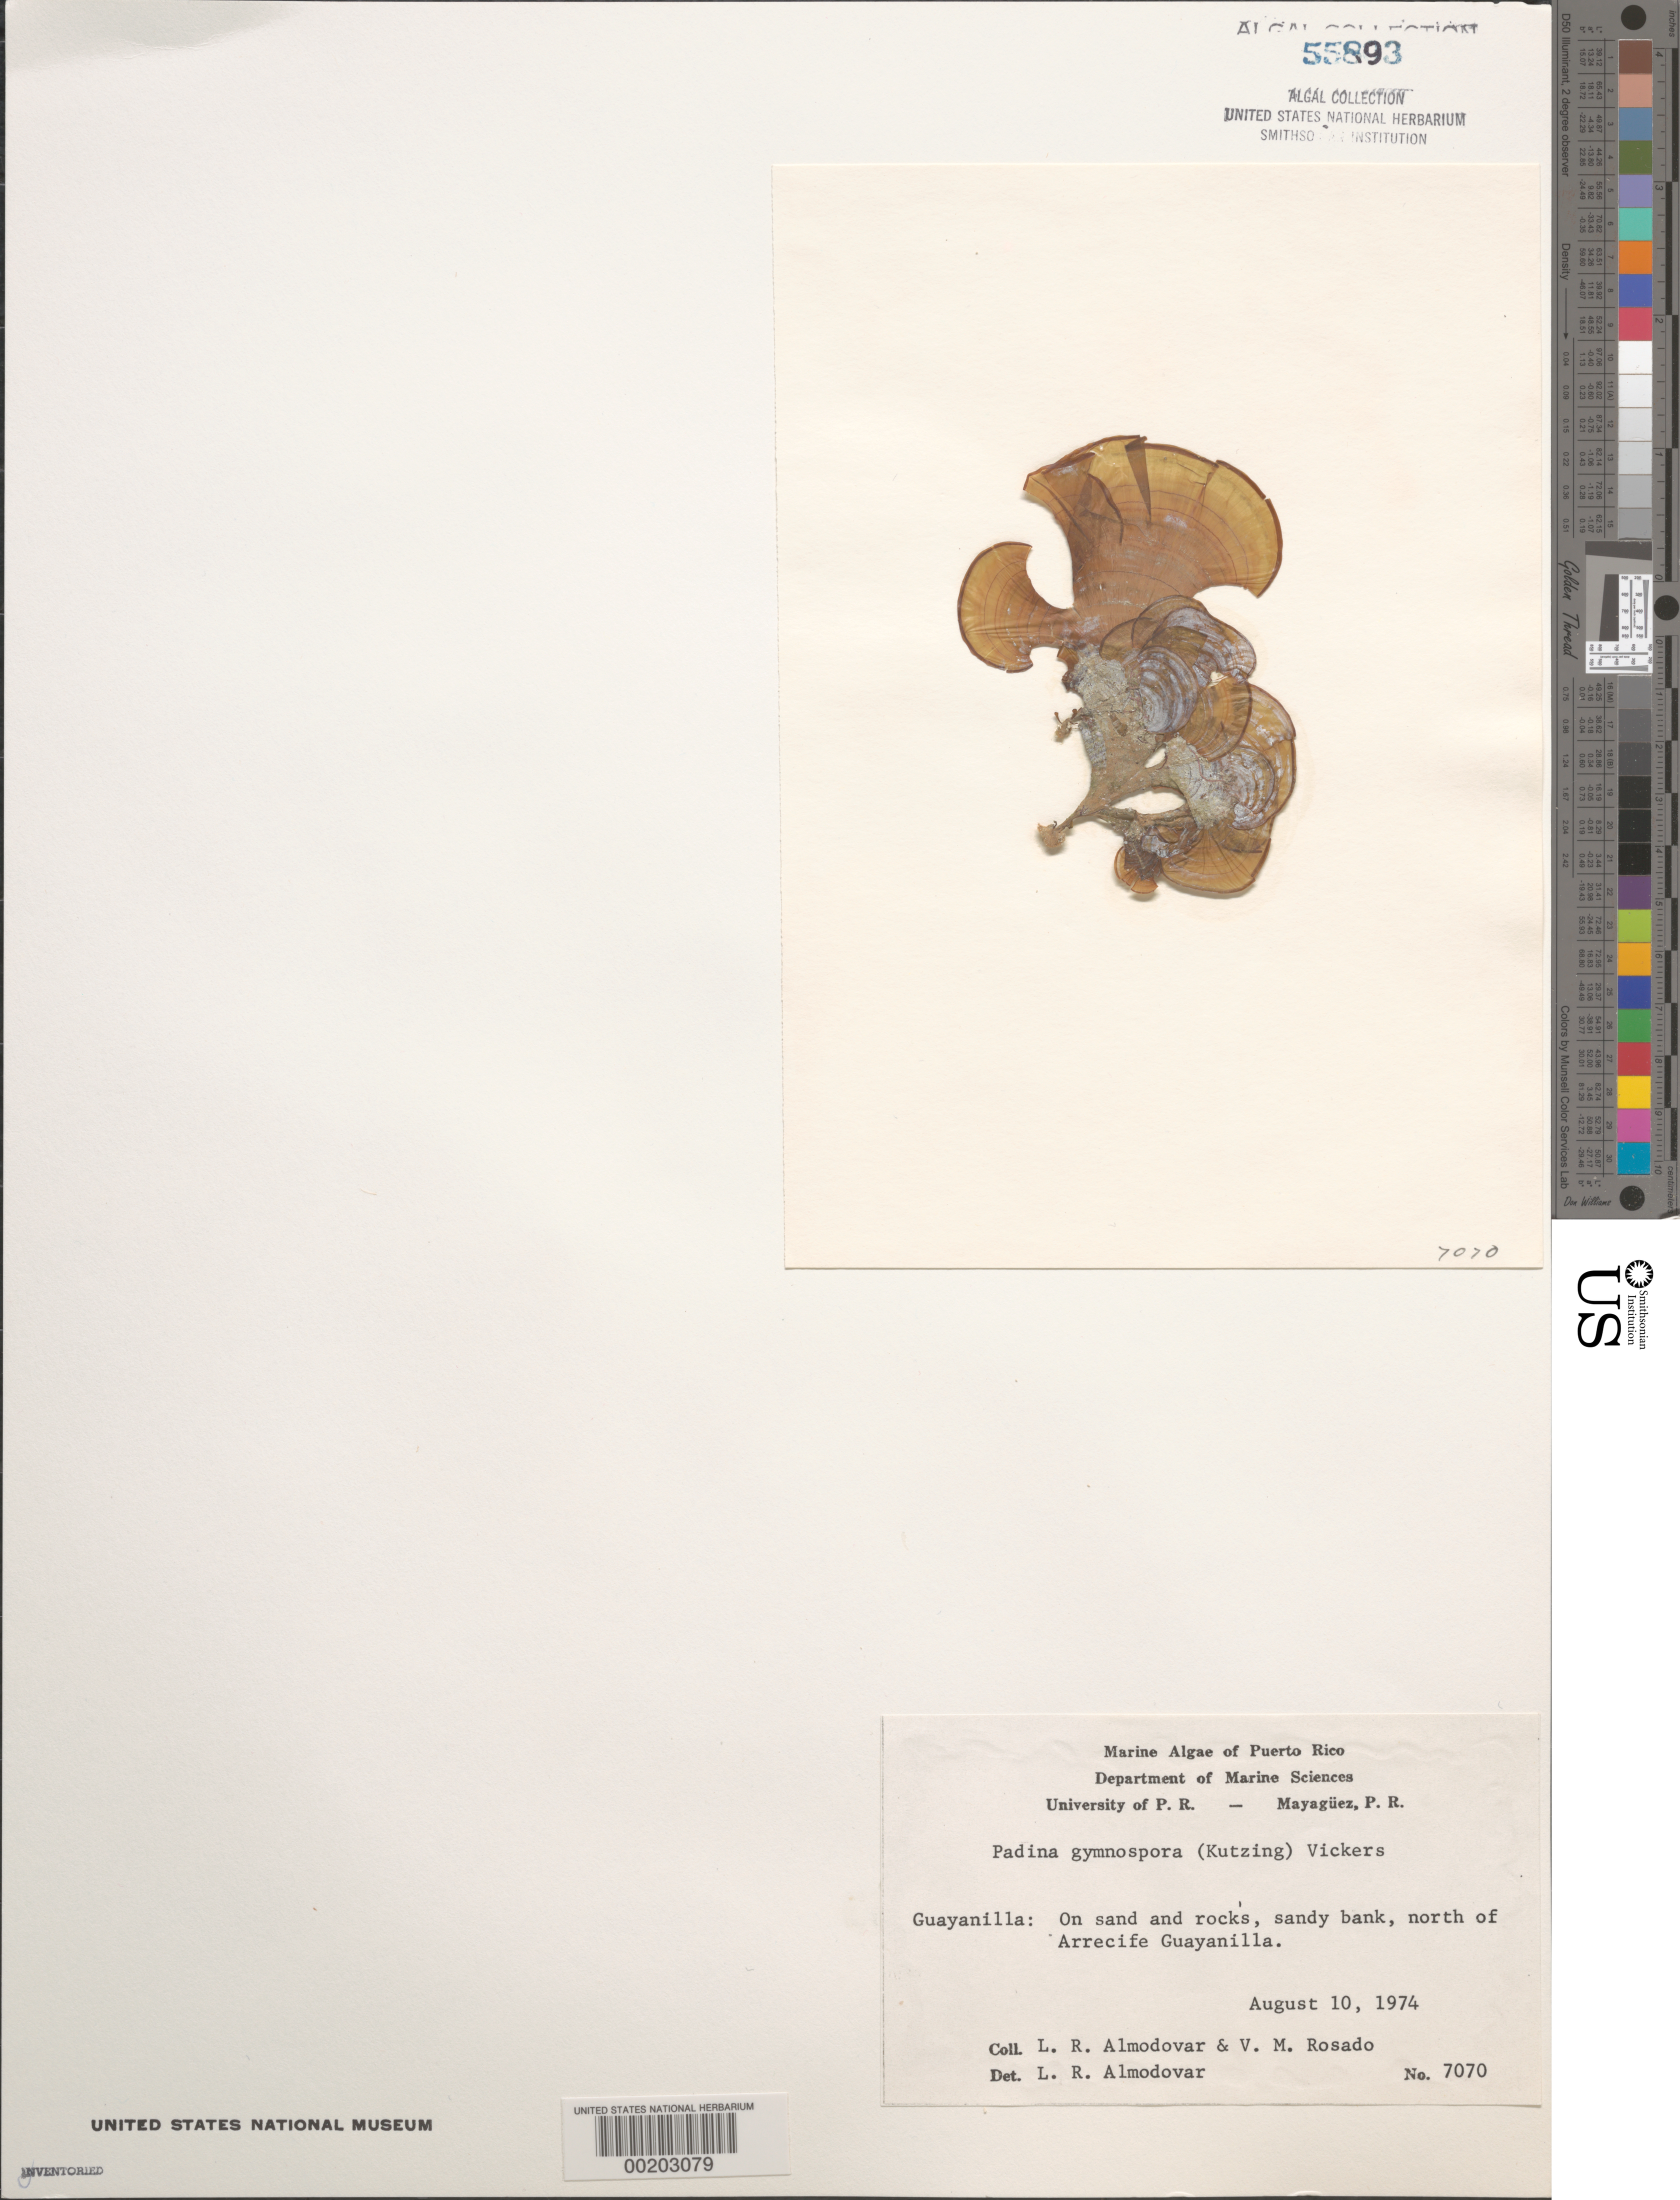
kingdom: Chromista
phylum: Ochrophyta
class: Phaeophyceae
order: Dictyotales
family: Dictyotaceae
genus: Padina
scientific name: Padina gymnospora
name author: (Kütz.) O.G. Sond.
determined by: Almodovar, L. R.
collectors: L. Almodovar & V. Rosado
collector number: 7070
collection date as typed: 10 Aug 1974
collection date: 1974-08-10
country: Puerto Rico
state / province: Guayanilla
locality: North of arrecife guayanilla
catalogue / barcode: US 55893